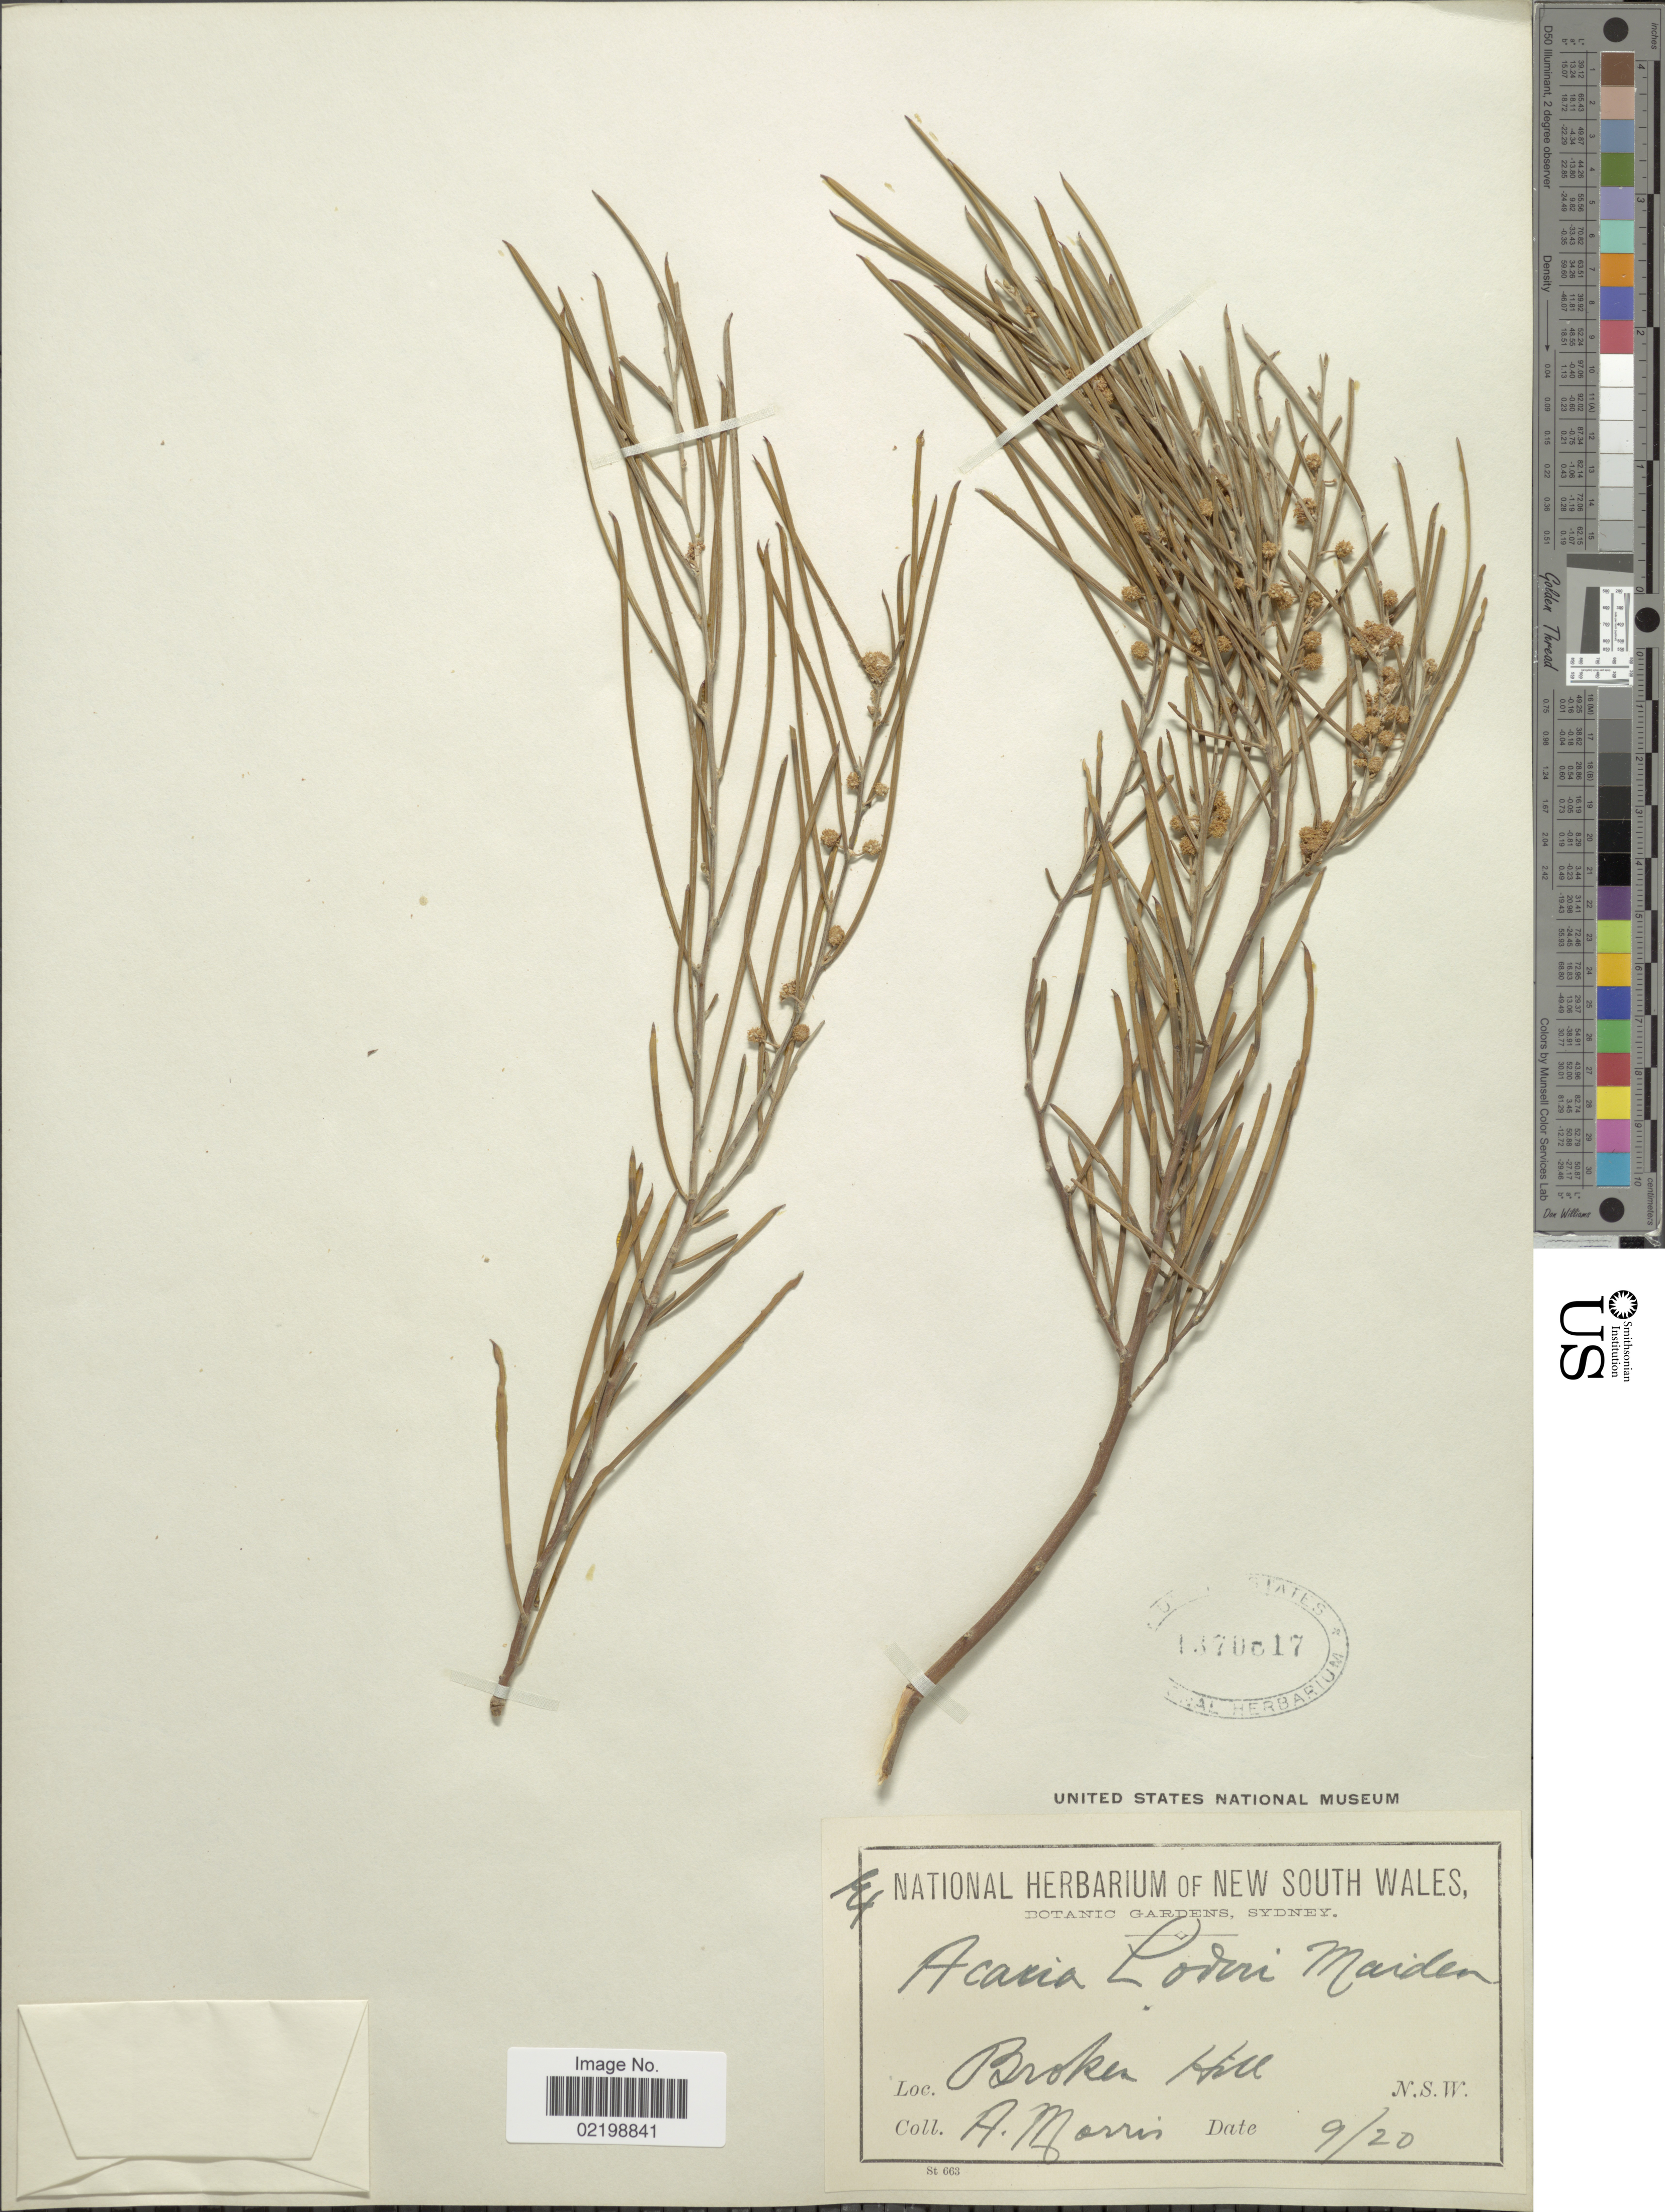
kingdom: Plantae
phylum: Tracheophyta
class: Magnoliopsida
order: Fabales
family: Fabaceae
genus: Acacia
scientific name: Acacia loderi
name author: Maiden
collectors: A. Morris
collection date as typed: Transcribed d/m/y: /9/20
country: Australia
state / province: New South Wales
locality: Broken Hill, N.S.W.